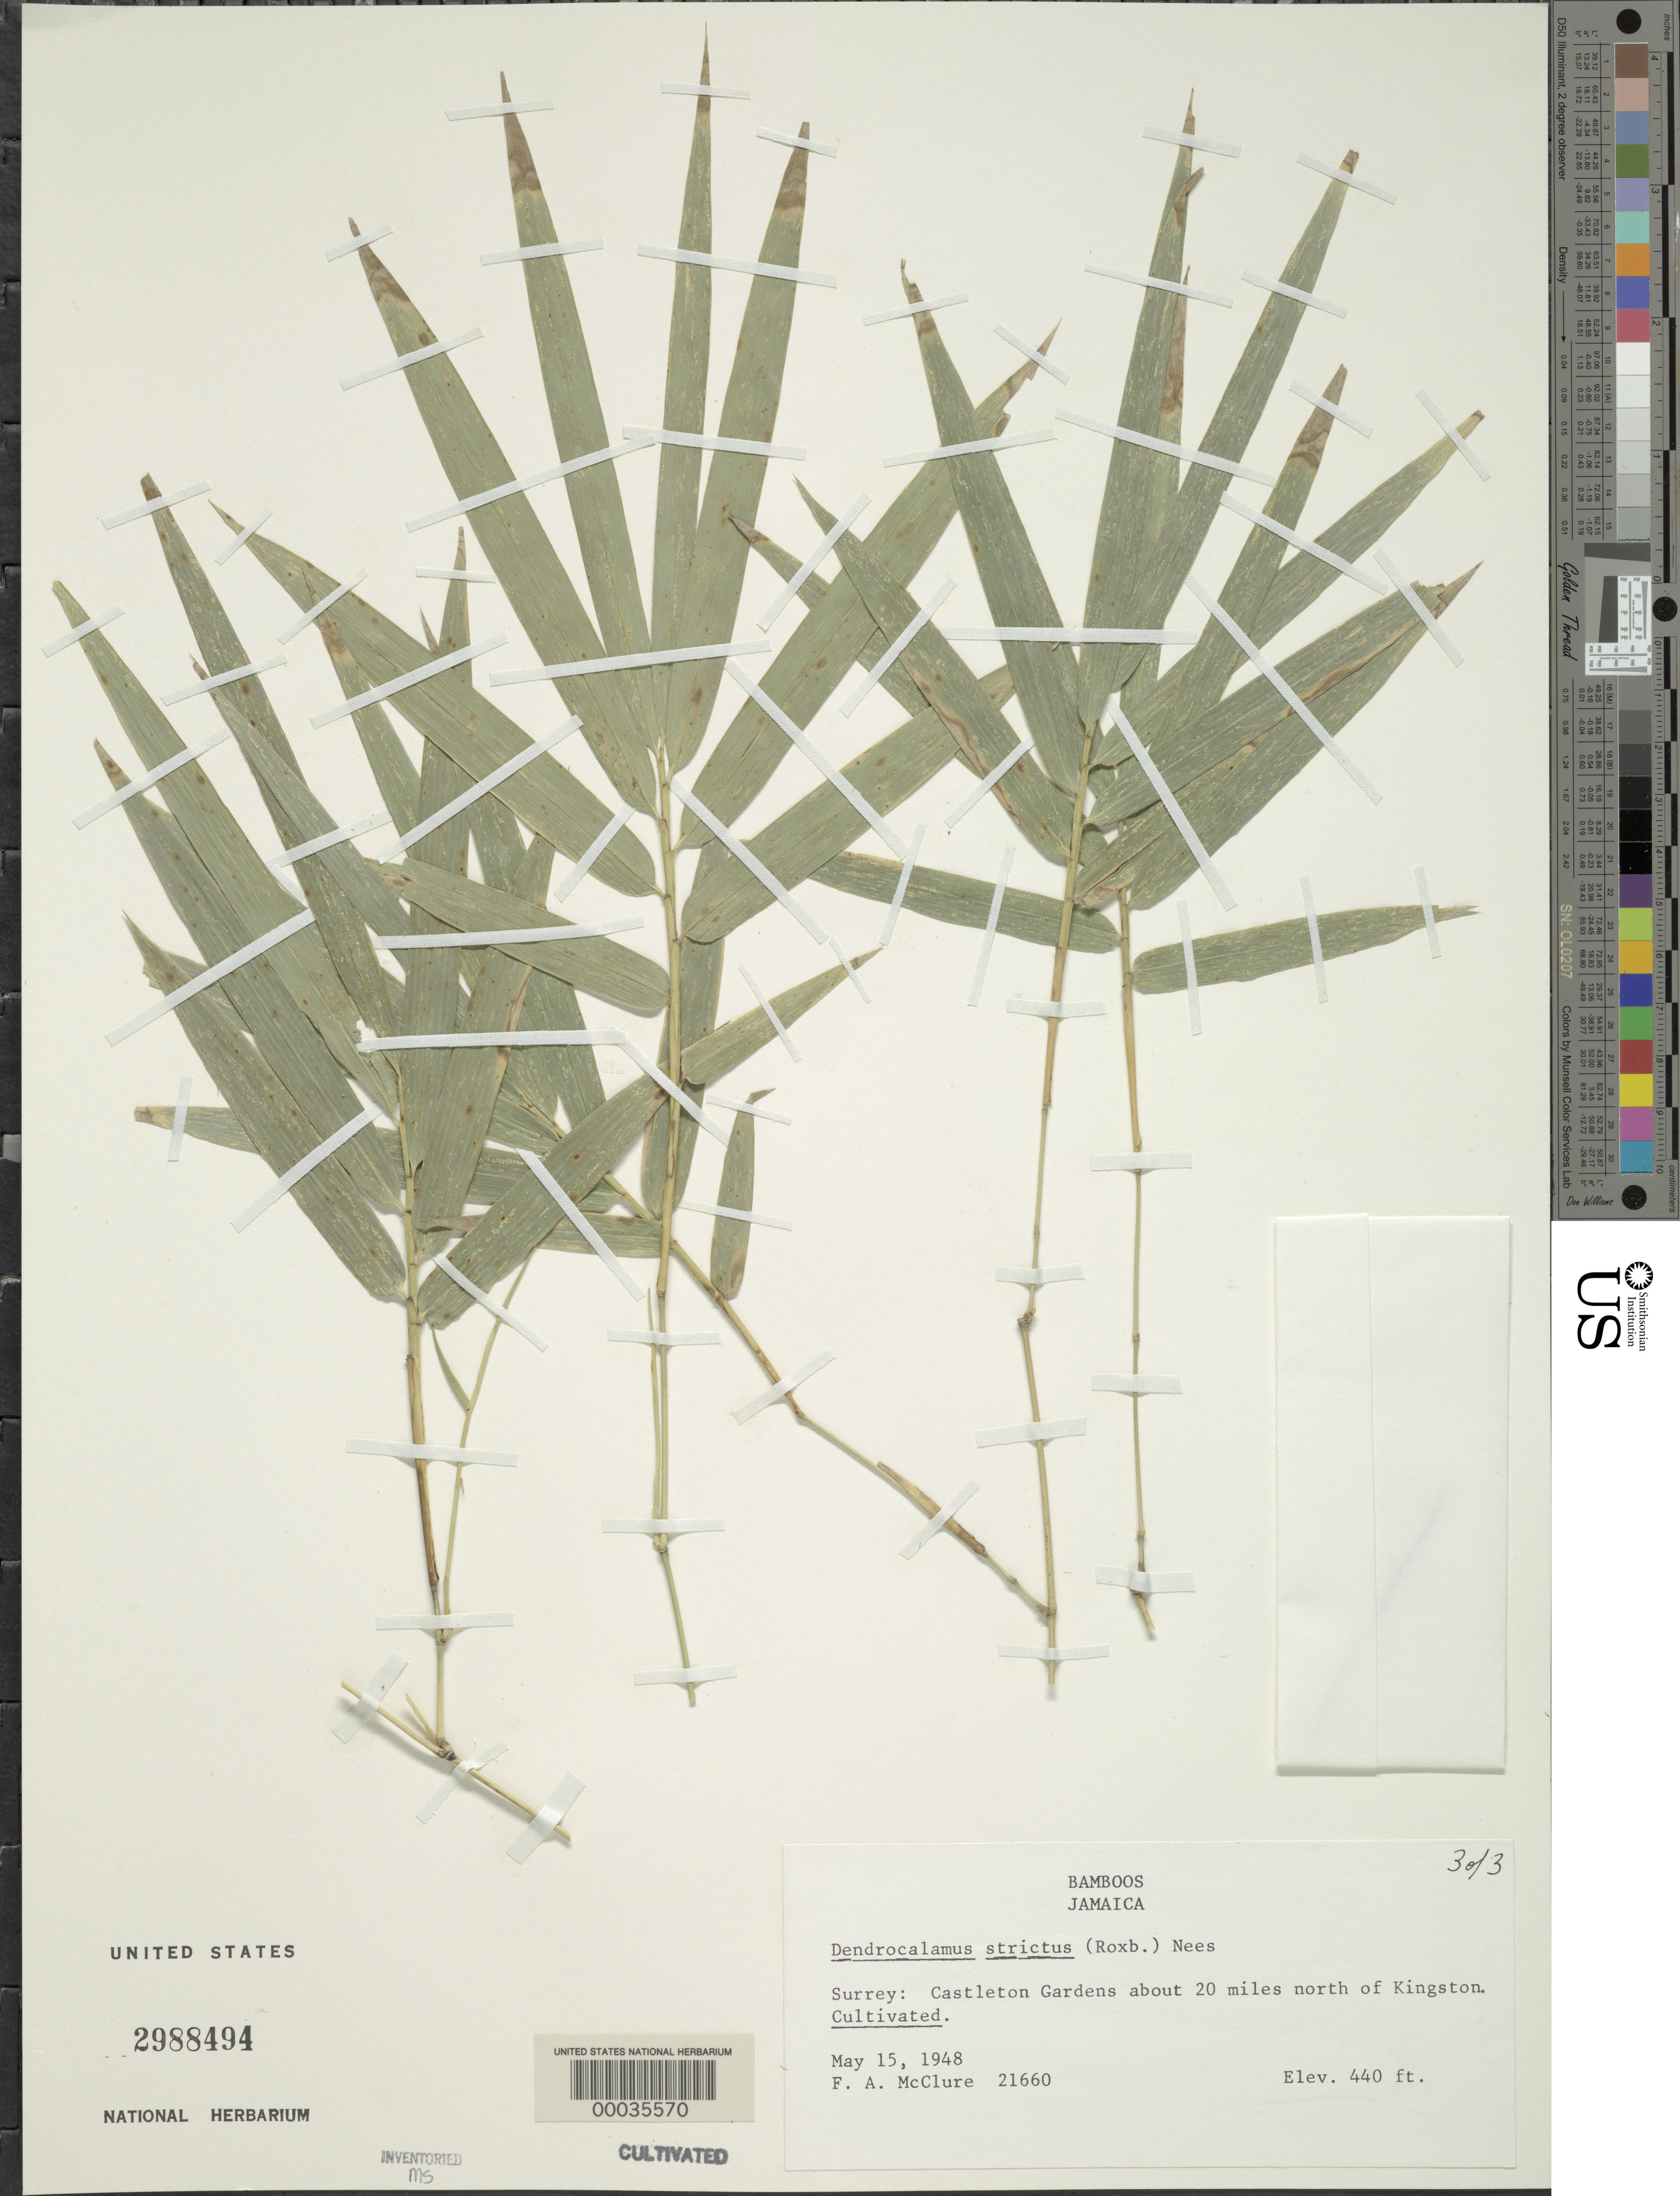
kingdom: Plantae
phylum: Tracheophyta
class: Liliopsida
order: Poales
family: Poaceae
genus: Dendrocalamus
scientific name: Dendrocalamus strictus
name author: (Roxb.) Nees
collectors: F. A. McClure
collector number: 21660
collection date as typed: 15 May 1948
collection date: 1948-05-15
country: Jamaica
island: Greater Antilles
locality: Castleton Gardens, N of Kingston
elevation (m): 134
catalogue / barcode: US 2988494